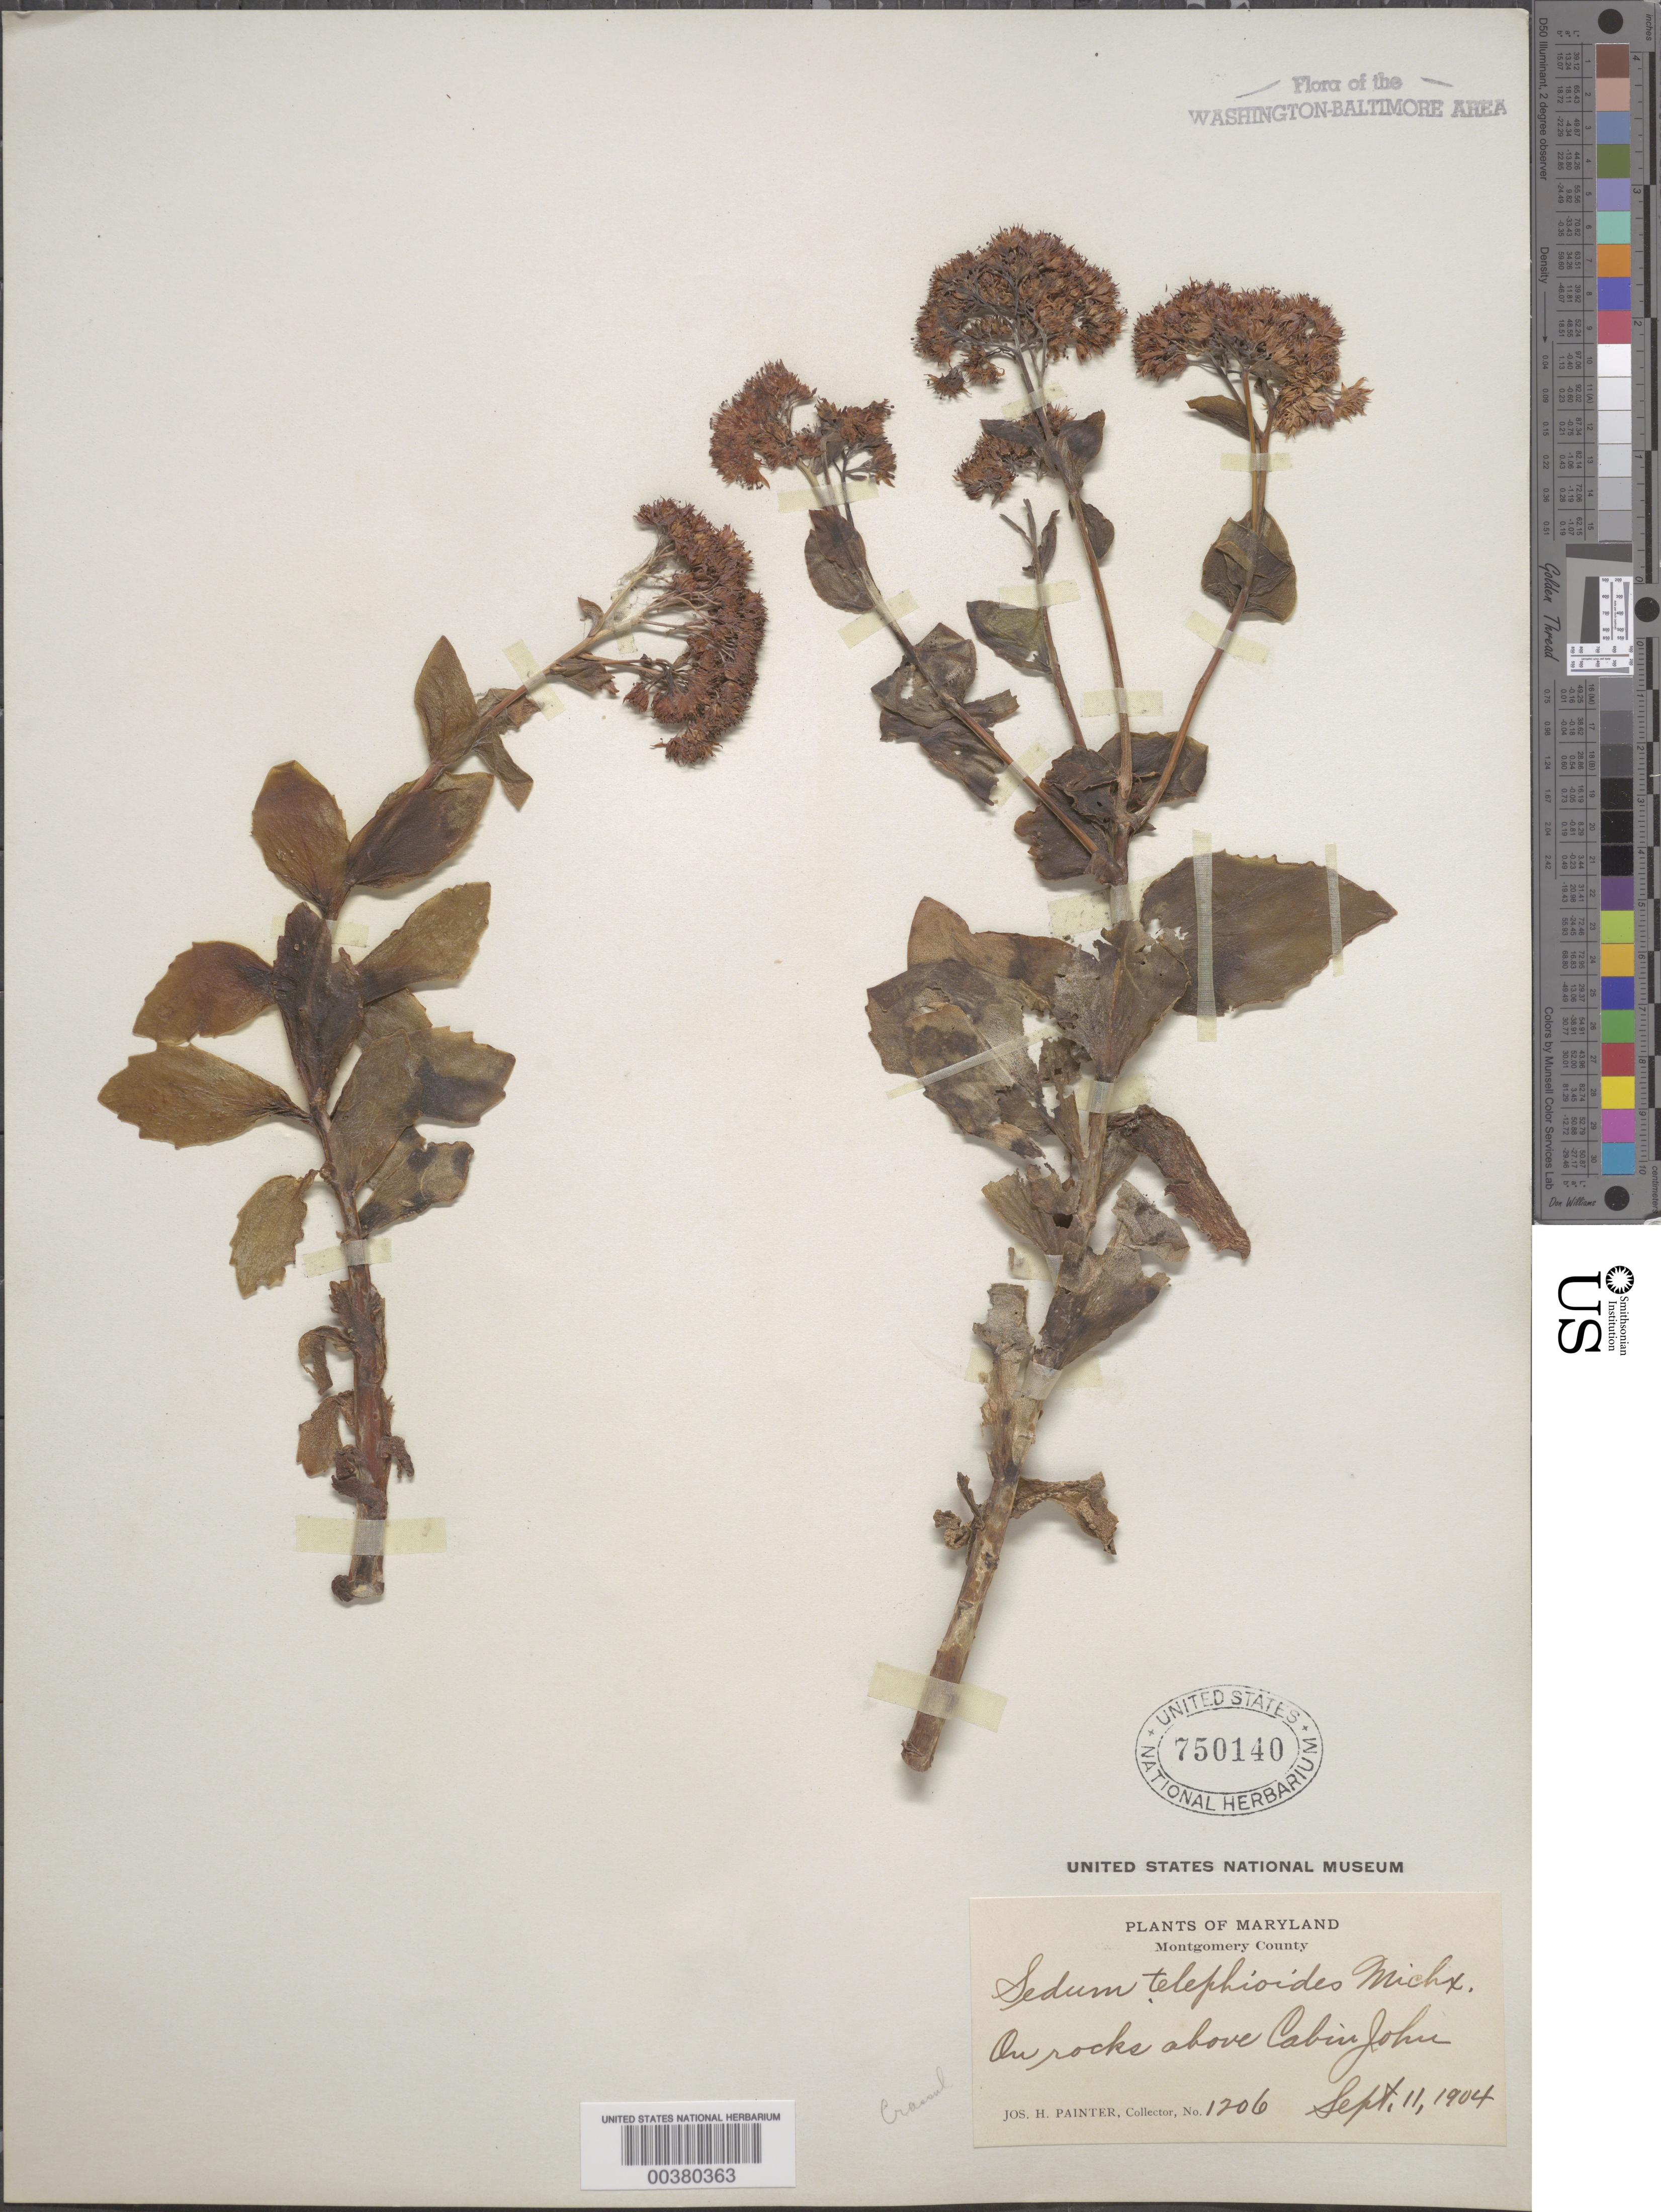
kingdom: Plantae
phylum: Tracheophyta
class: Magnoliopsida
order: Saxifragales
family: Crassulaceae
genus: Hylotelephium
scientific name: Hylotelephium telephioides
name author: (Michx.) H. Ohba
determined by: Strong, Mark T., (BOT), Smithsonian Institution - National Museum of Natural History (UNITED STATES)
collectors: J. H. Painter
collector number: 1206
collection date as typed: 11 Sep 1904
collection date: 1904-09-11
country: United States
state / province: Maryland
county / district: Montgomery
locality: Above Cabin John C. & O. Canal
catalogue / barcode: US 750140